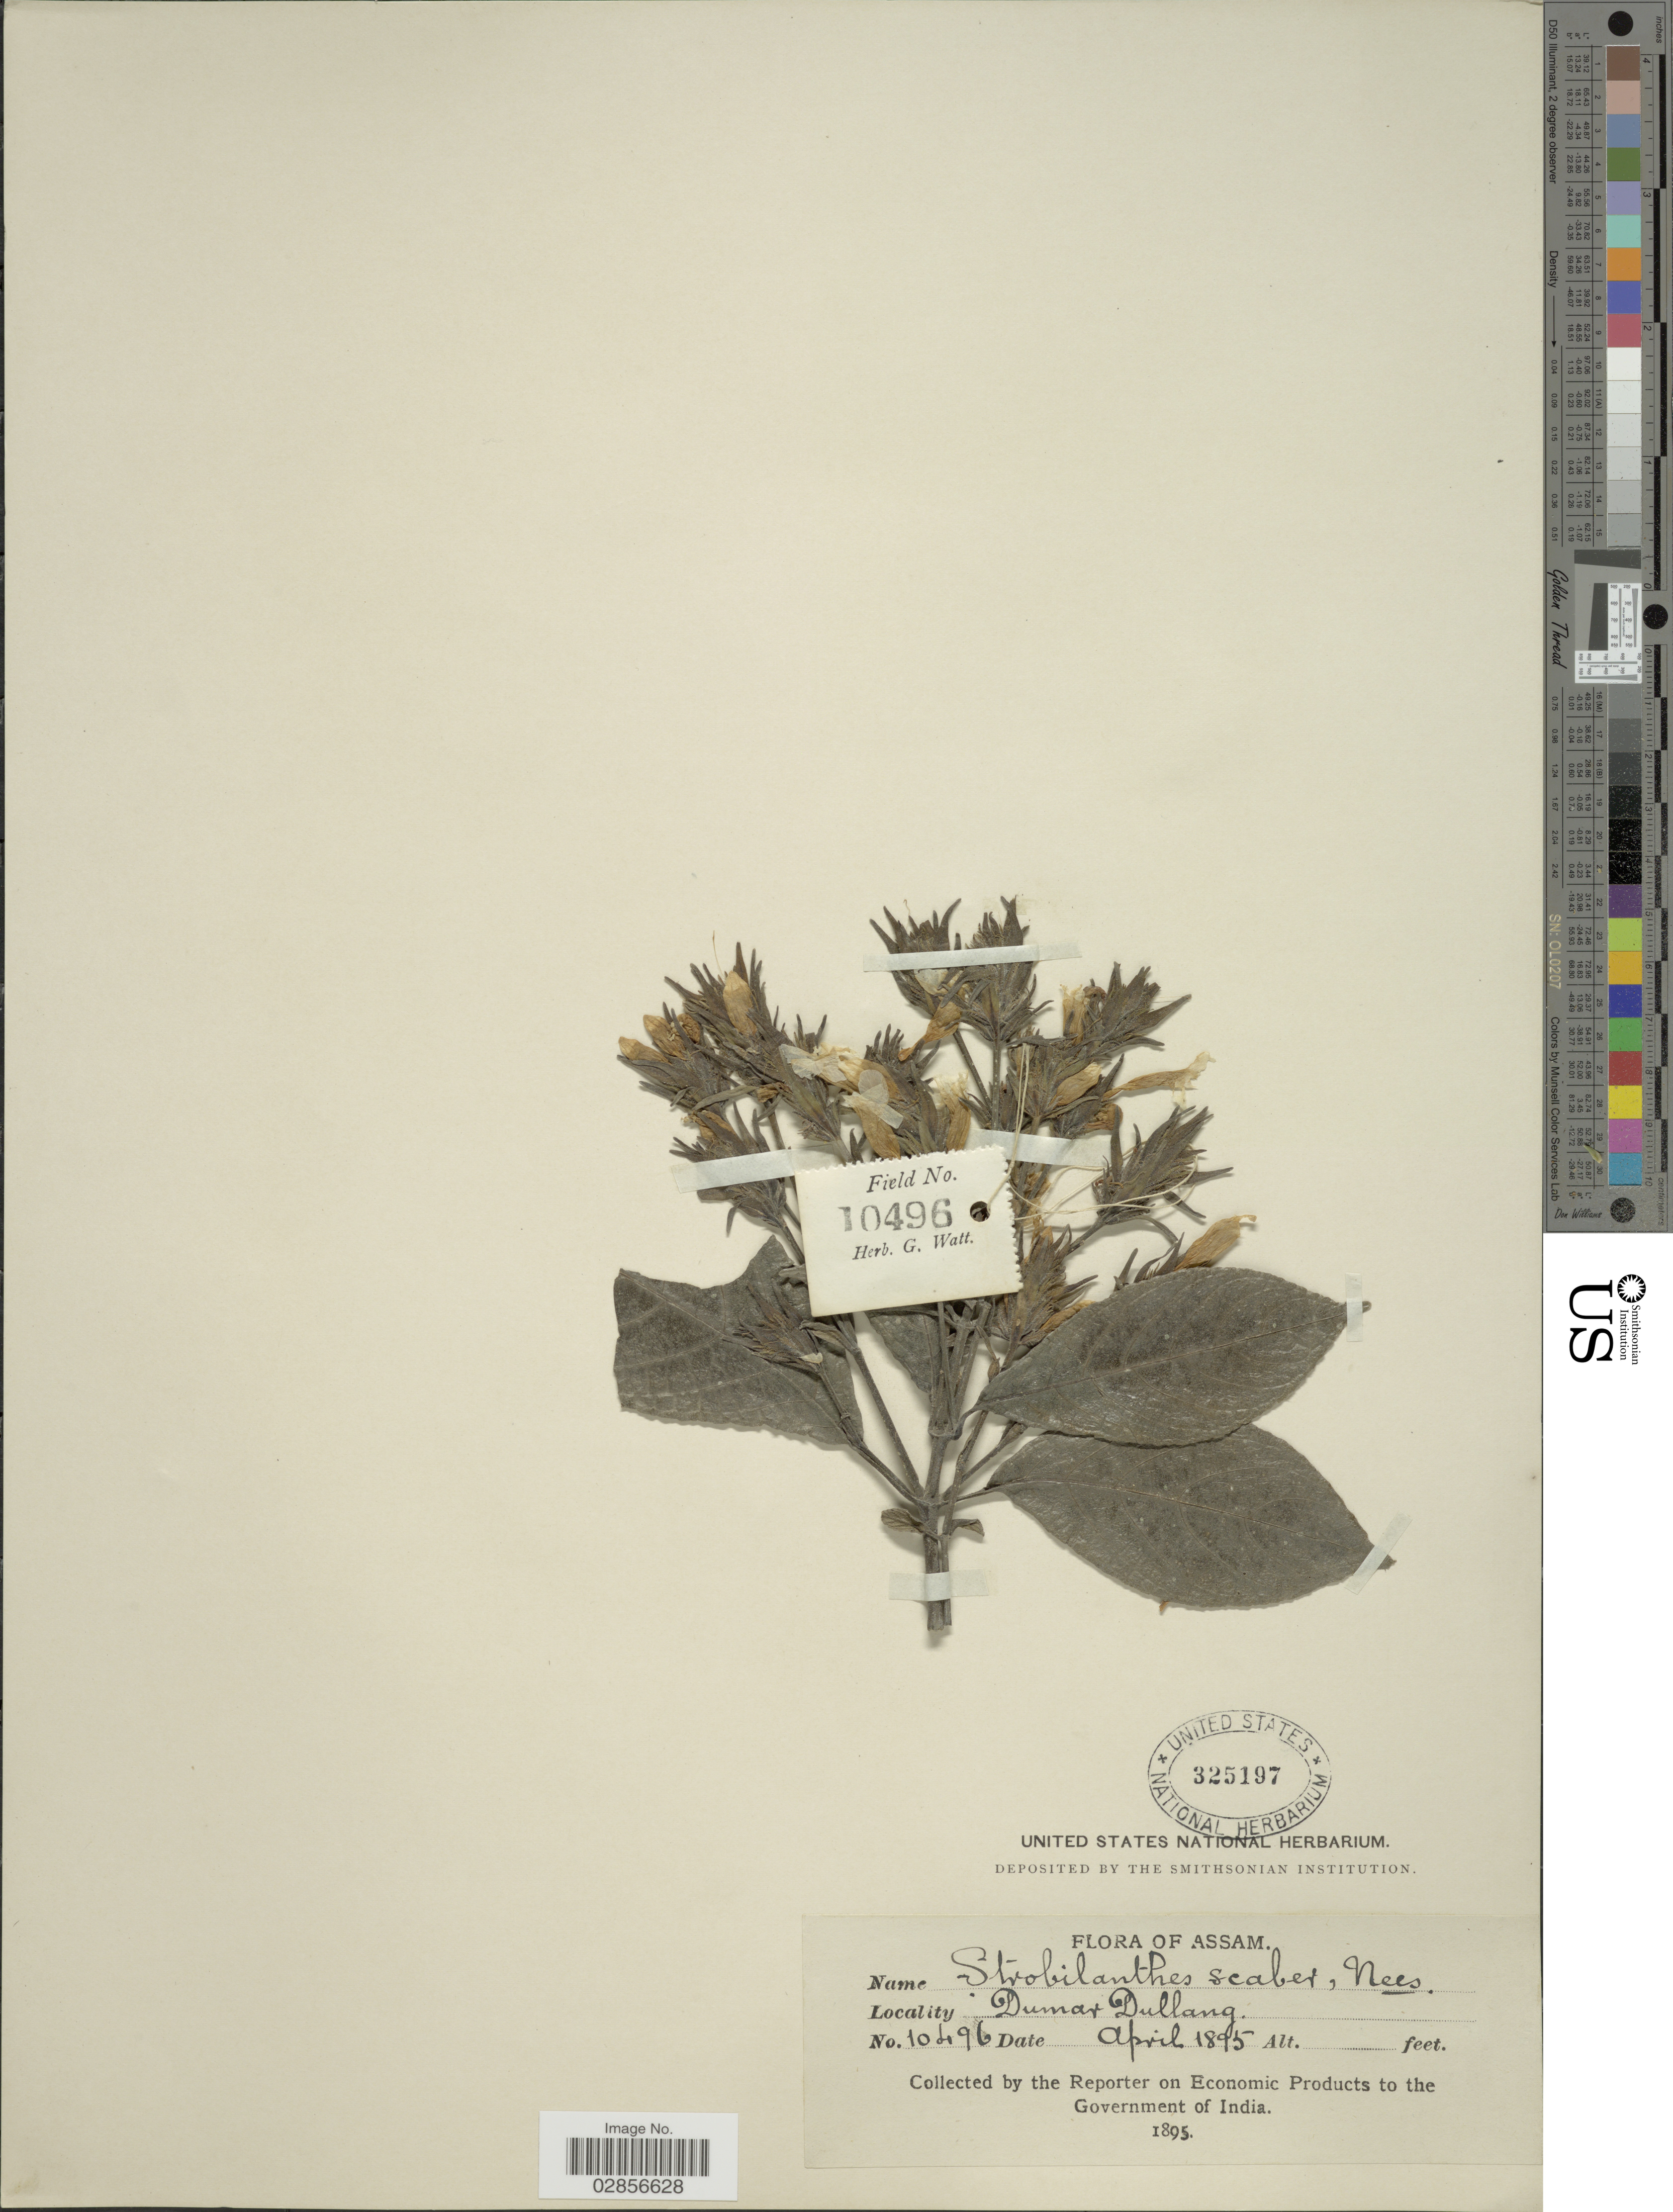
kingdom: Plantae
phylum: Tracheophyta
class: Magnoliopsida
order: Lamiales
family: Acanthaceae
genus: Strobilanthes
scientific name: Strobilanthes scaber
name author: T. Anderson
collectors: G. Reporter on Economic Products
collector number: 10496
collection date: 1895-04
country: India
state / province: Assam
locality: Dumar Dullang.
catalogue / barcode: US 325197